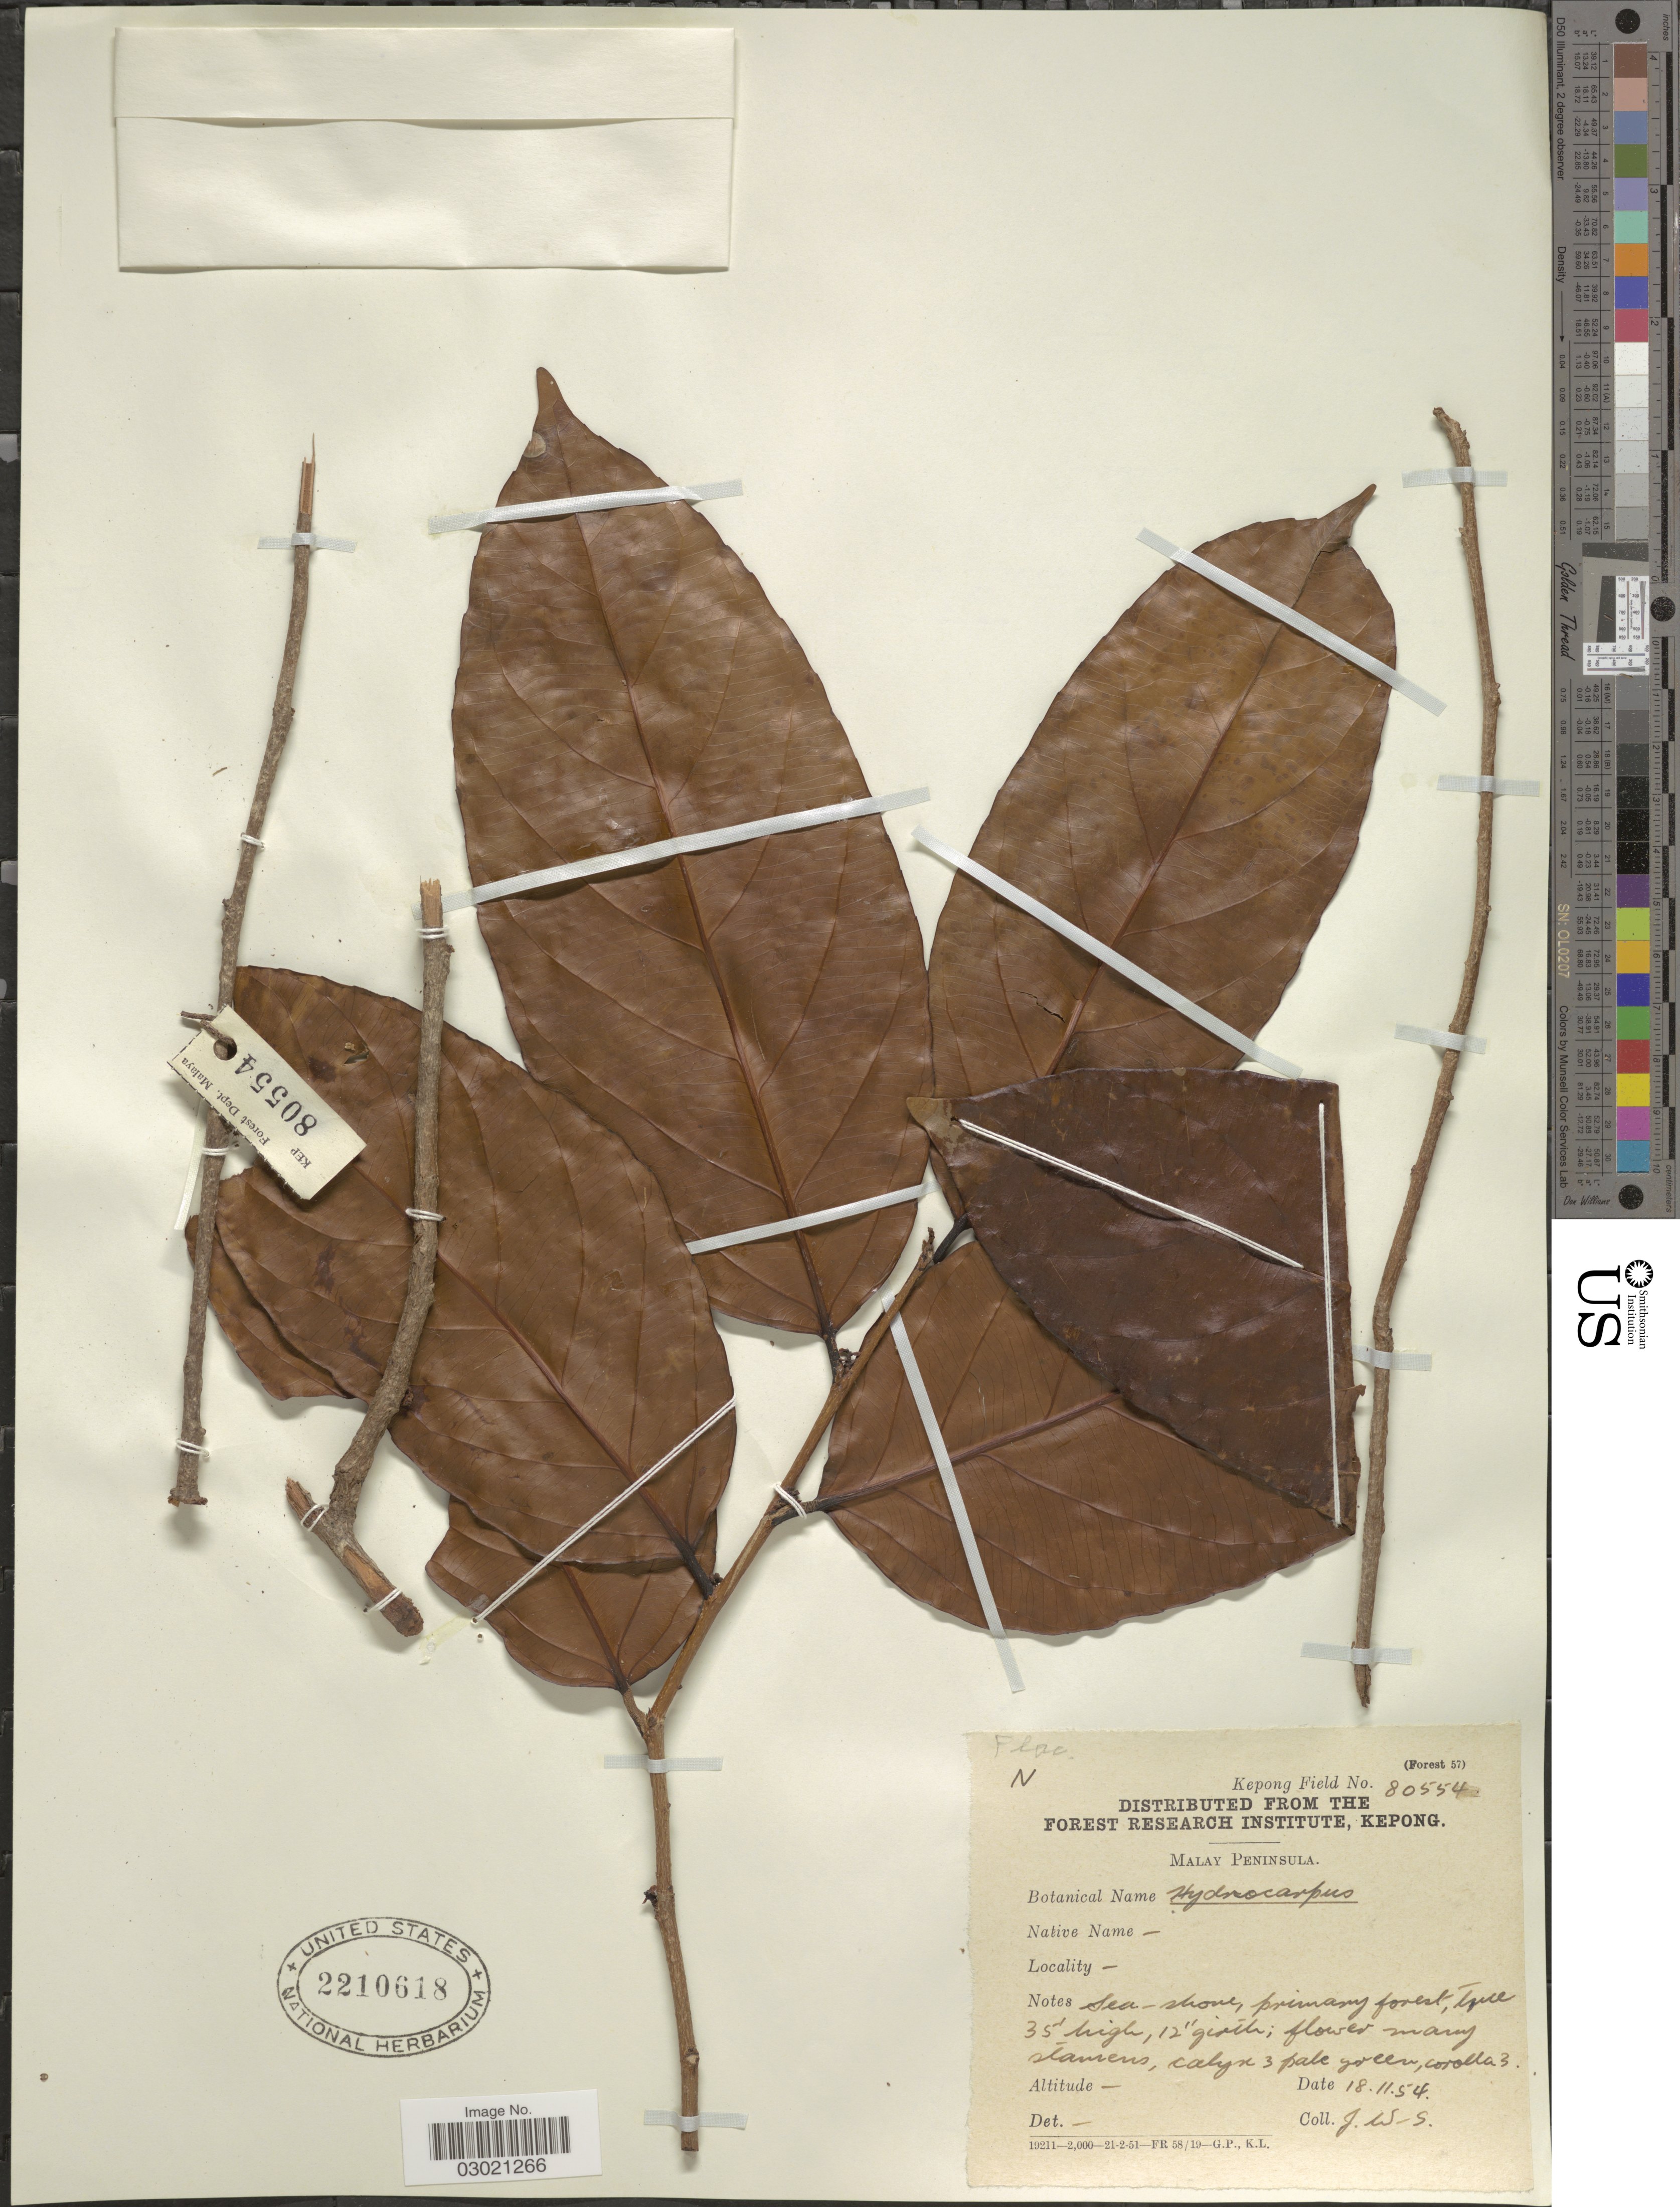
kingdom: Plantae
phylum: Tracheophyta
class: Magnoliopsida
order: Malpighiales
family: Achariaceae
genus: Hydnocarpus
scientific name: Hydnocarpus sp.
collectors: J. W. S.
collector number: Kepong Field 80554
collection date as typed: Transcribed d/m/y: 18/11/54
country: Malaysia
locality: Malay Peninsula.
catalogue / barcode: US 2210618